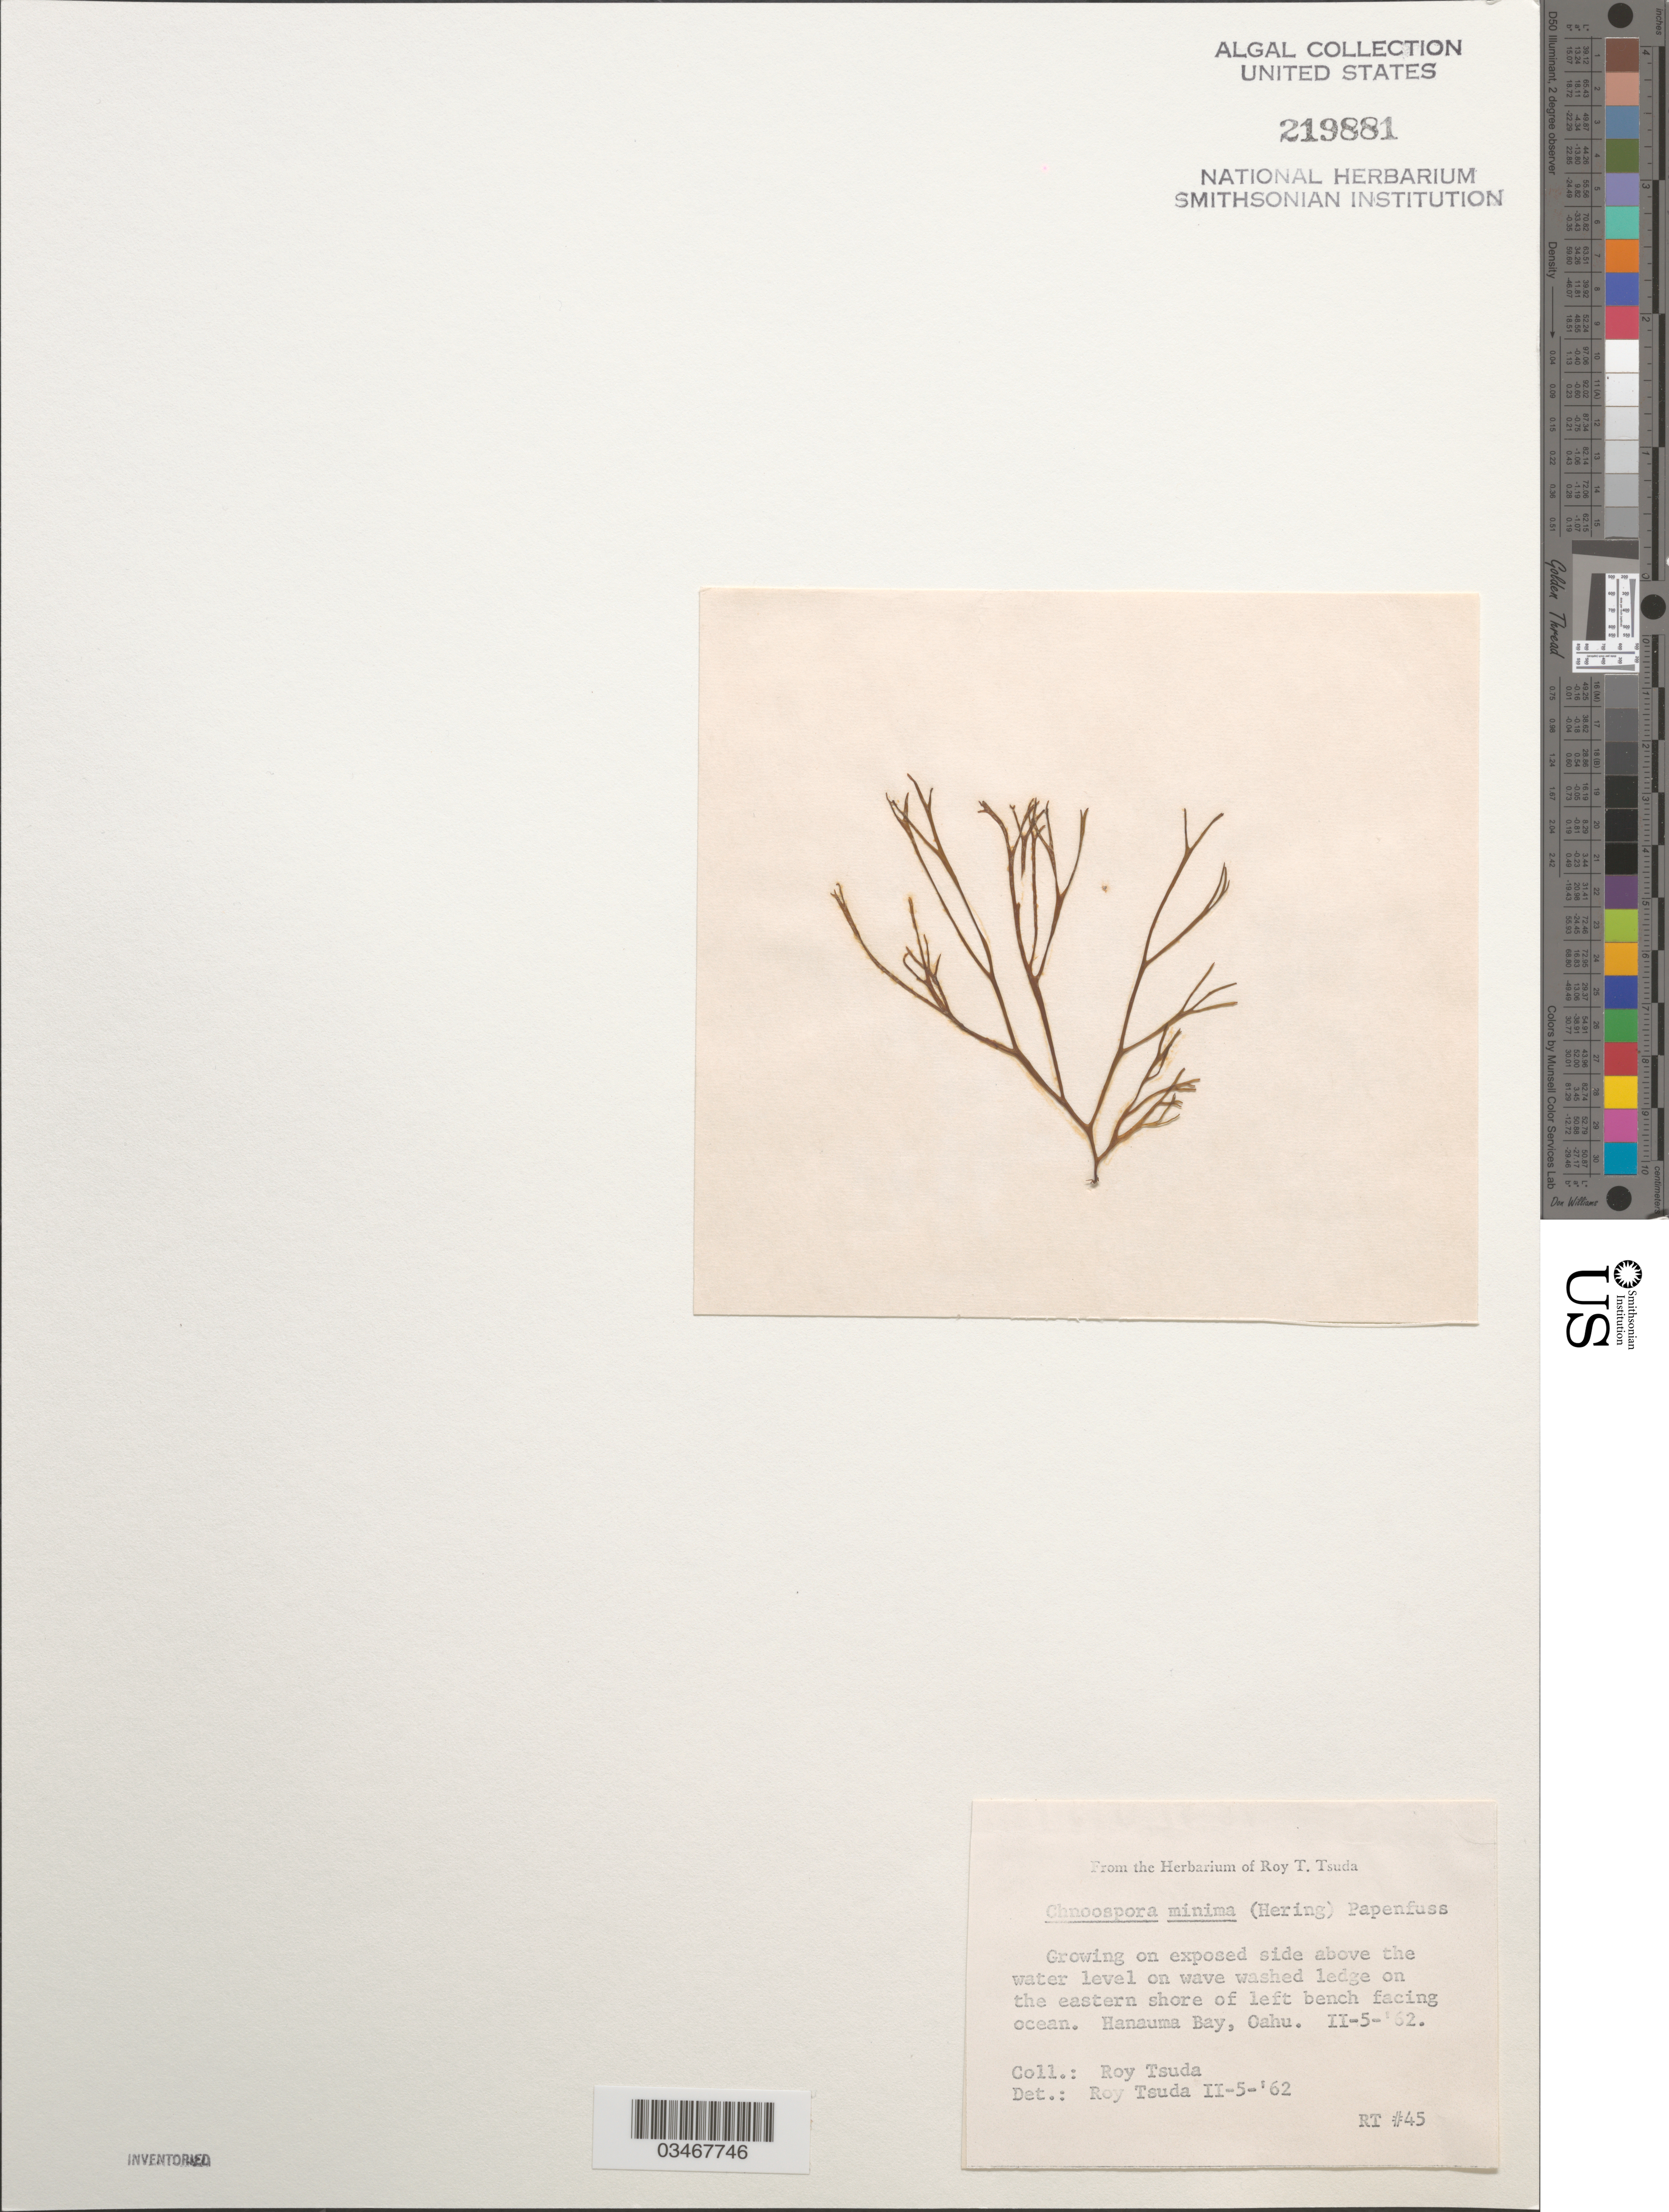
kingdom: Chromista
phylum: Ochrophyta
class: Phaeophyceae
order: Scytosiphonales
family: Scytosiphonaceae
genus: Chnoospora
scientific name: Chnoospora minima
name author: (Hering) Papenf.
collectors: R. Tsuda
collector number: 45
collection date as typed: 05 Feb 1962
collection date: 1962-02-05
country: United States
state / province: Hawaii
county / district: Honolulu County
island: Oahu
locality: Hanauma Bay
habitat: Growing on exposed side above the water level on wave washed ledge on the eastern shore of left bench facing ocean.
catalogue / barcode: US 219881